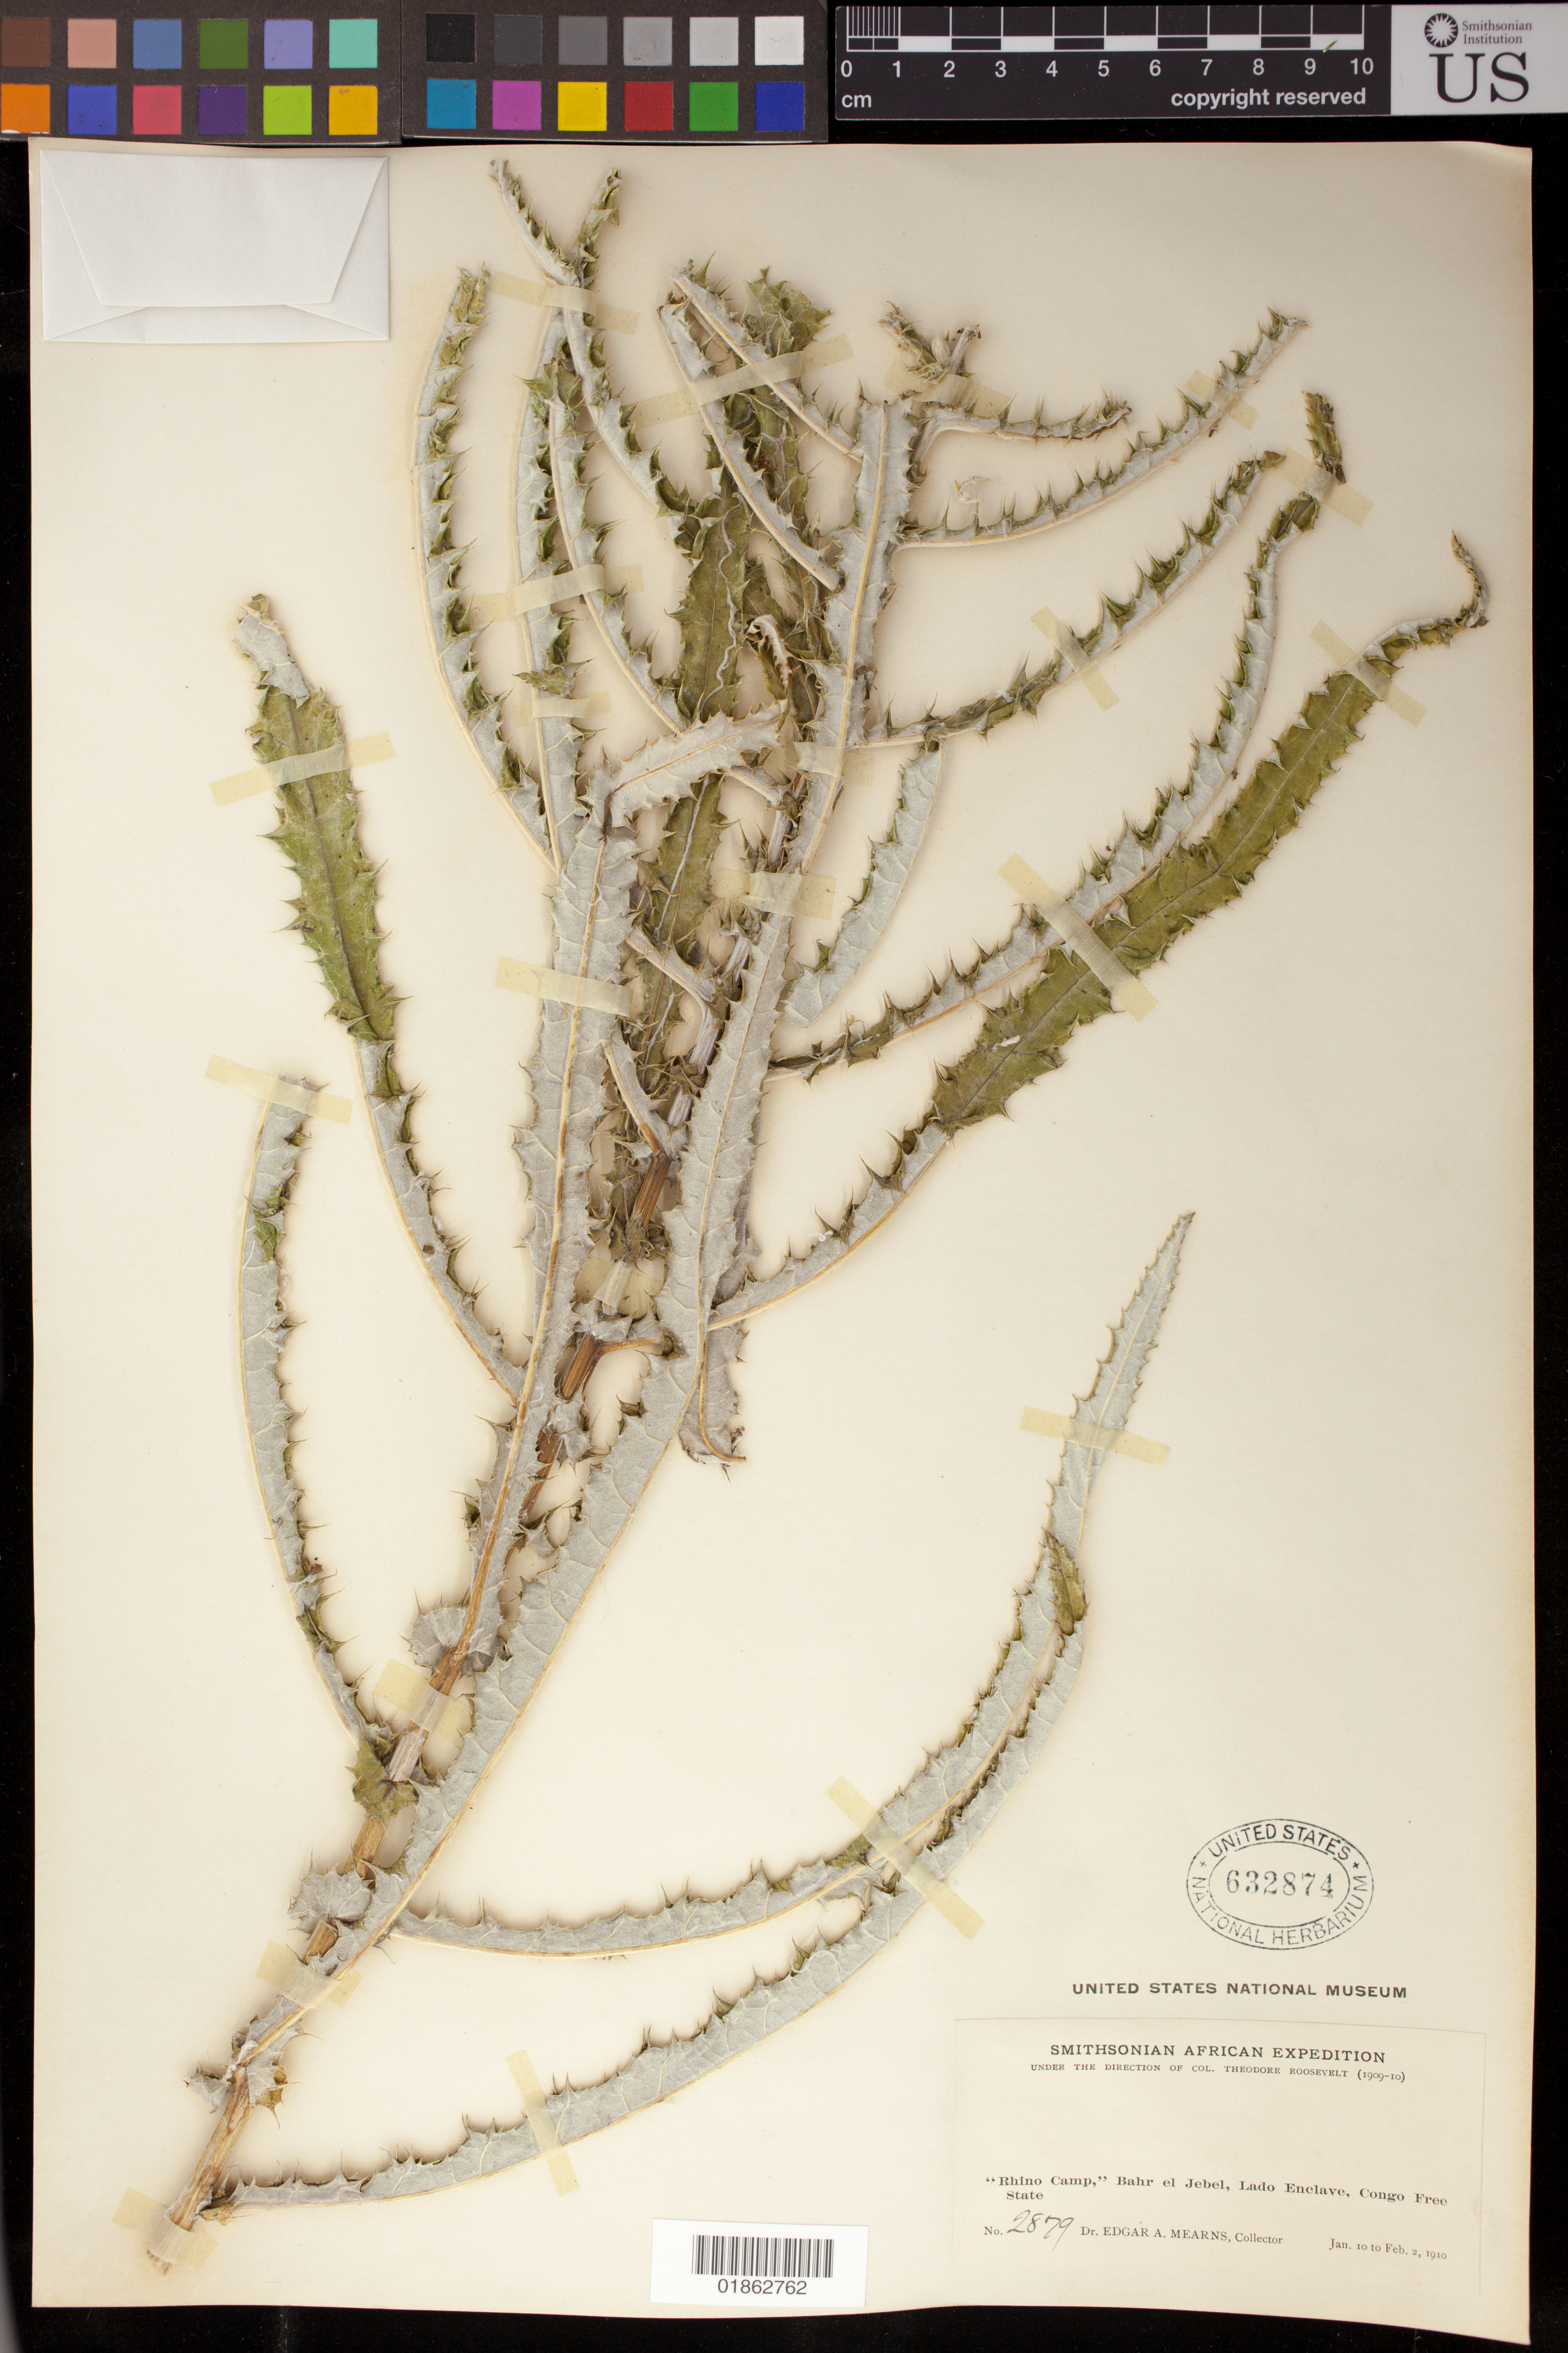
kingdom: Plantae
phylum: Tracheophyta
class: Magnoliopsida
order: Asterales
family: Asteraceae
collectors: E. A. Mearns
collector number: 2879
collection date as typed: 10 Jan 1910 to 02 Feb 1910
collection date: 1910-01-10/1910-02-02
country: South Sudan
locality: "Rhino Camp," Bahr el Jebel, Lado Enclave, Congo Free State.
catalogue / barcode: US 632874